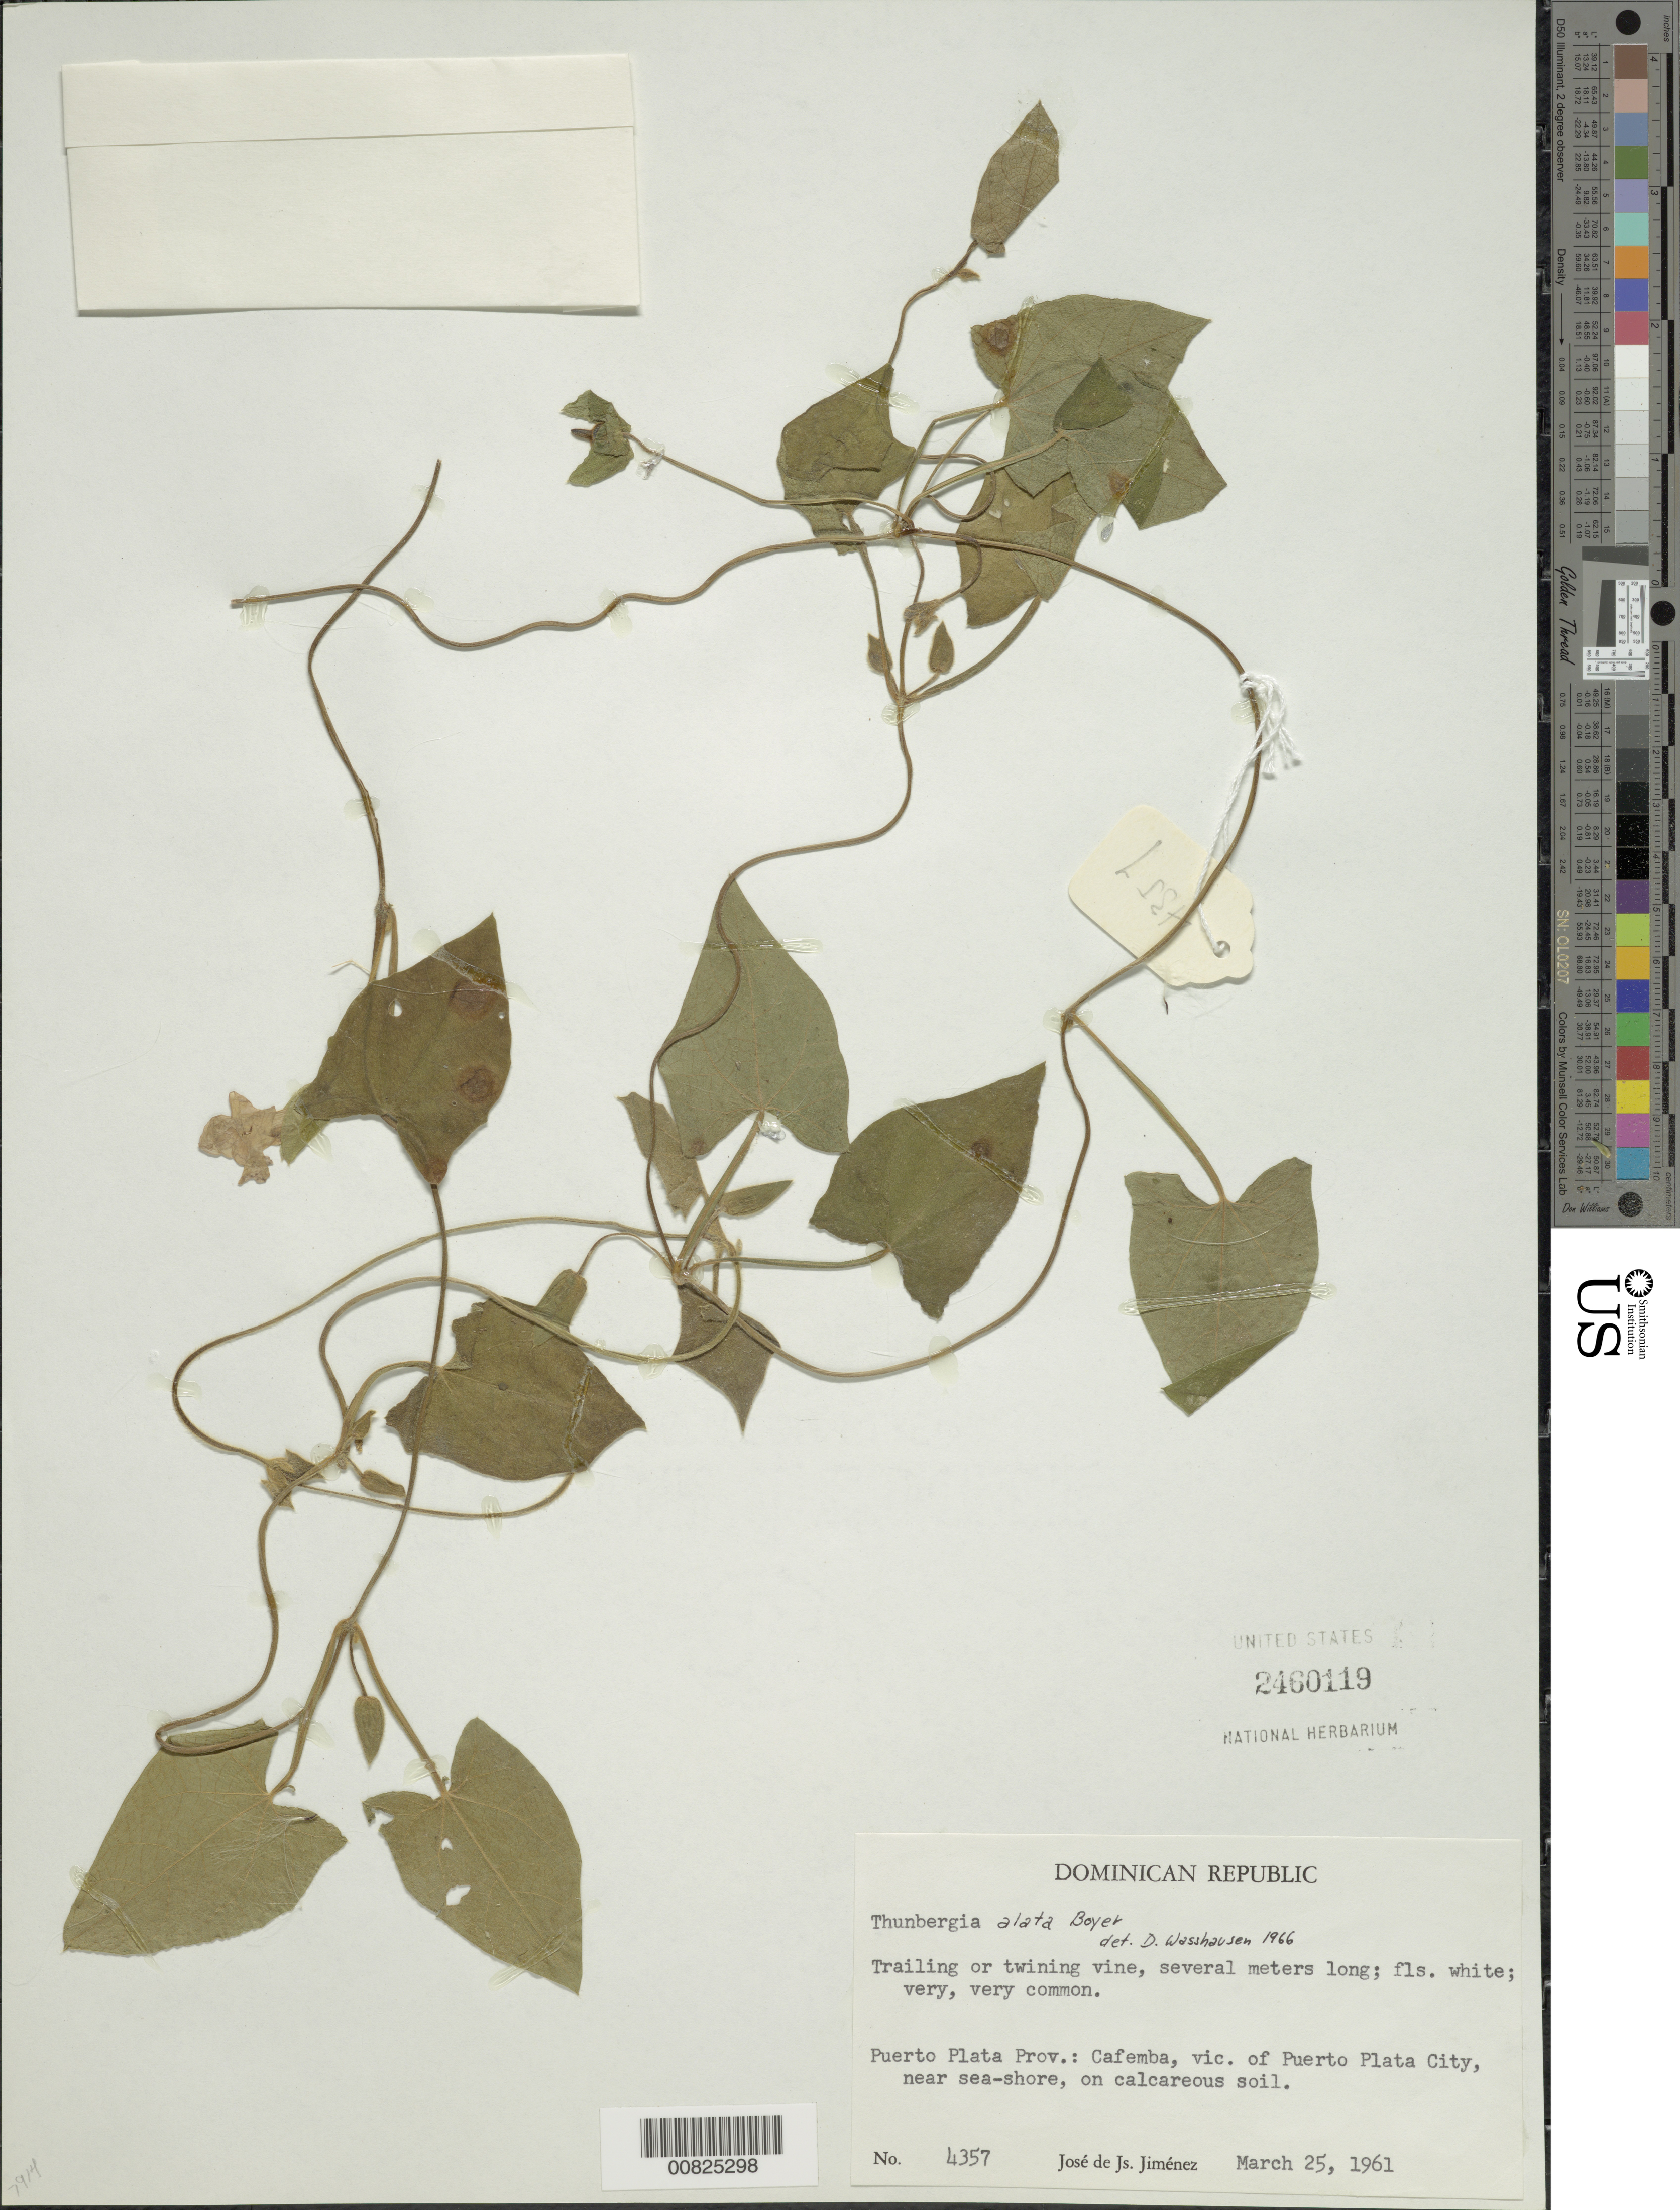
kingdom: Plantae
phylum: Tracheophyta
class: Magnoliopsida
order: Lamiales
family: Acanthaceae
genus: Thunbergia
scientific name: Thunbergia alata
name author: Bojer ex Sims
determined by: Wasshausen, Dieter C., (BOT), Smithsonian Institution - National Museum of Natural History (UNITED STATES)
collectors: J. J. Jiménez Almonte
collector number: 4357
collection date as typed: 25 Mar 1961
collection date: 1961-03-25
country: Dominican Republic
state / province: Puerto Plata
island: Hispaniola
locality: Cafemba, vicinity of Puerto Plata City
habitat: Near sea-shore on calcareous soil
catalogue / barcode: US 2460119